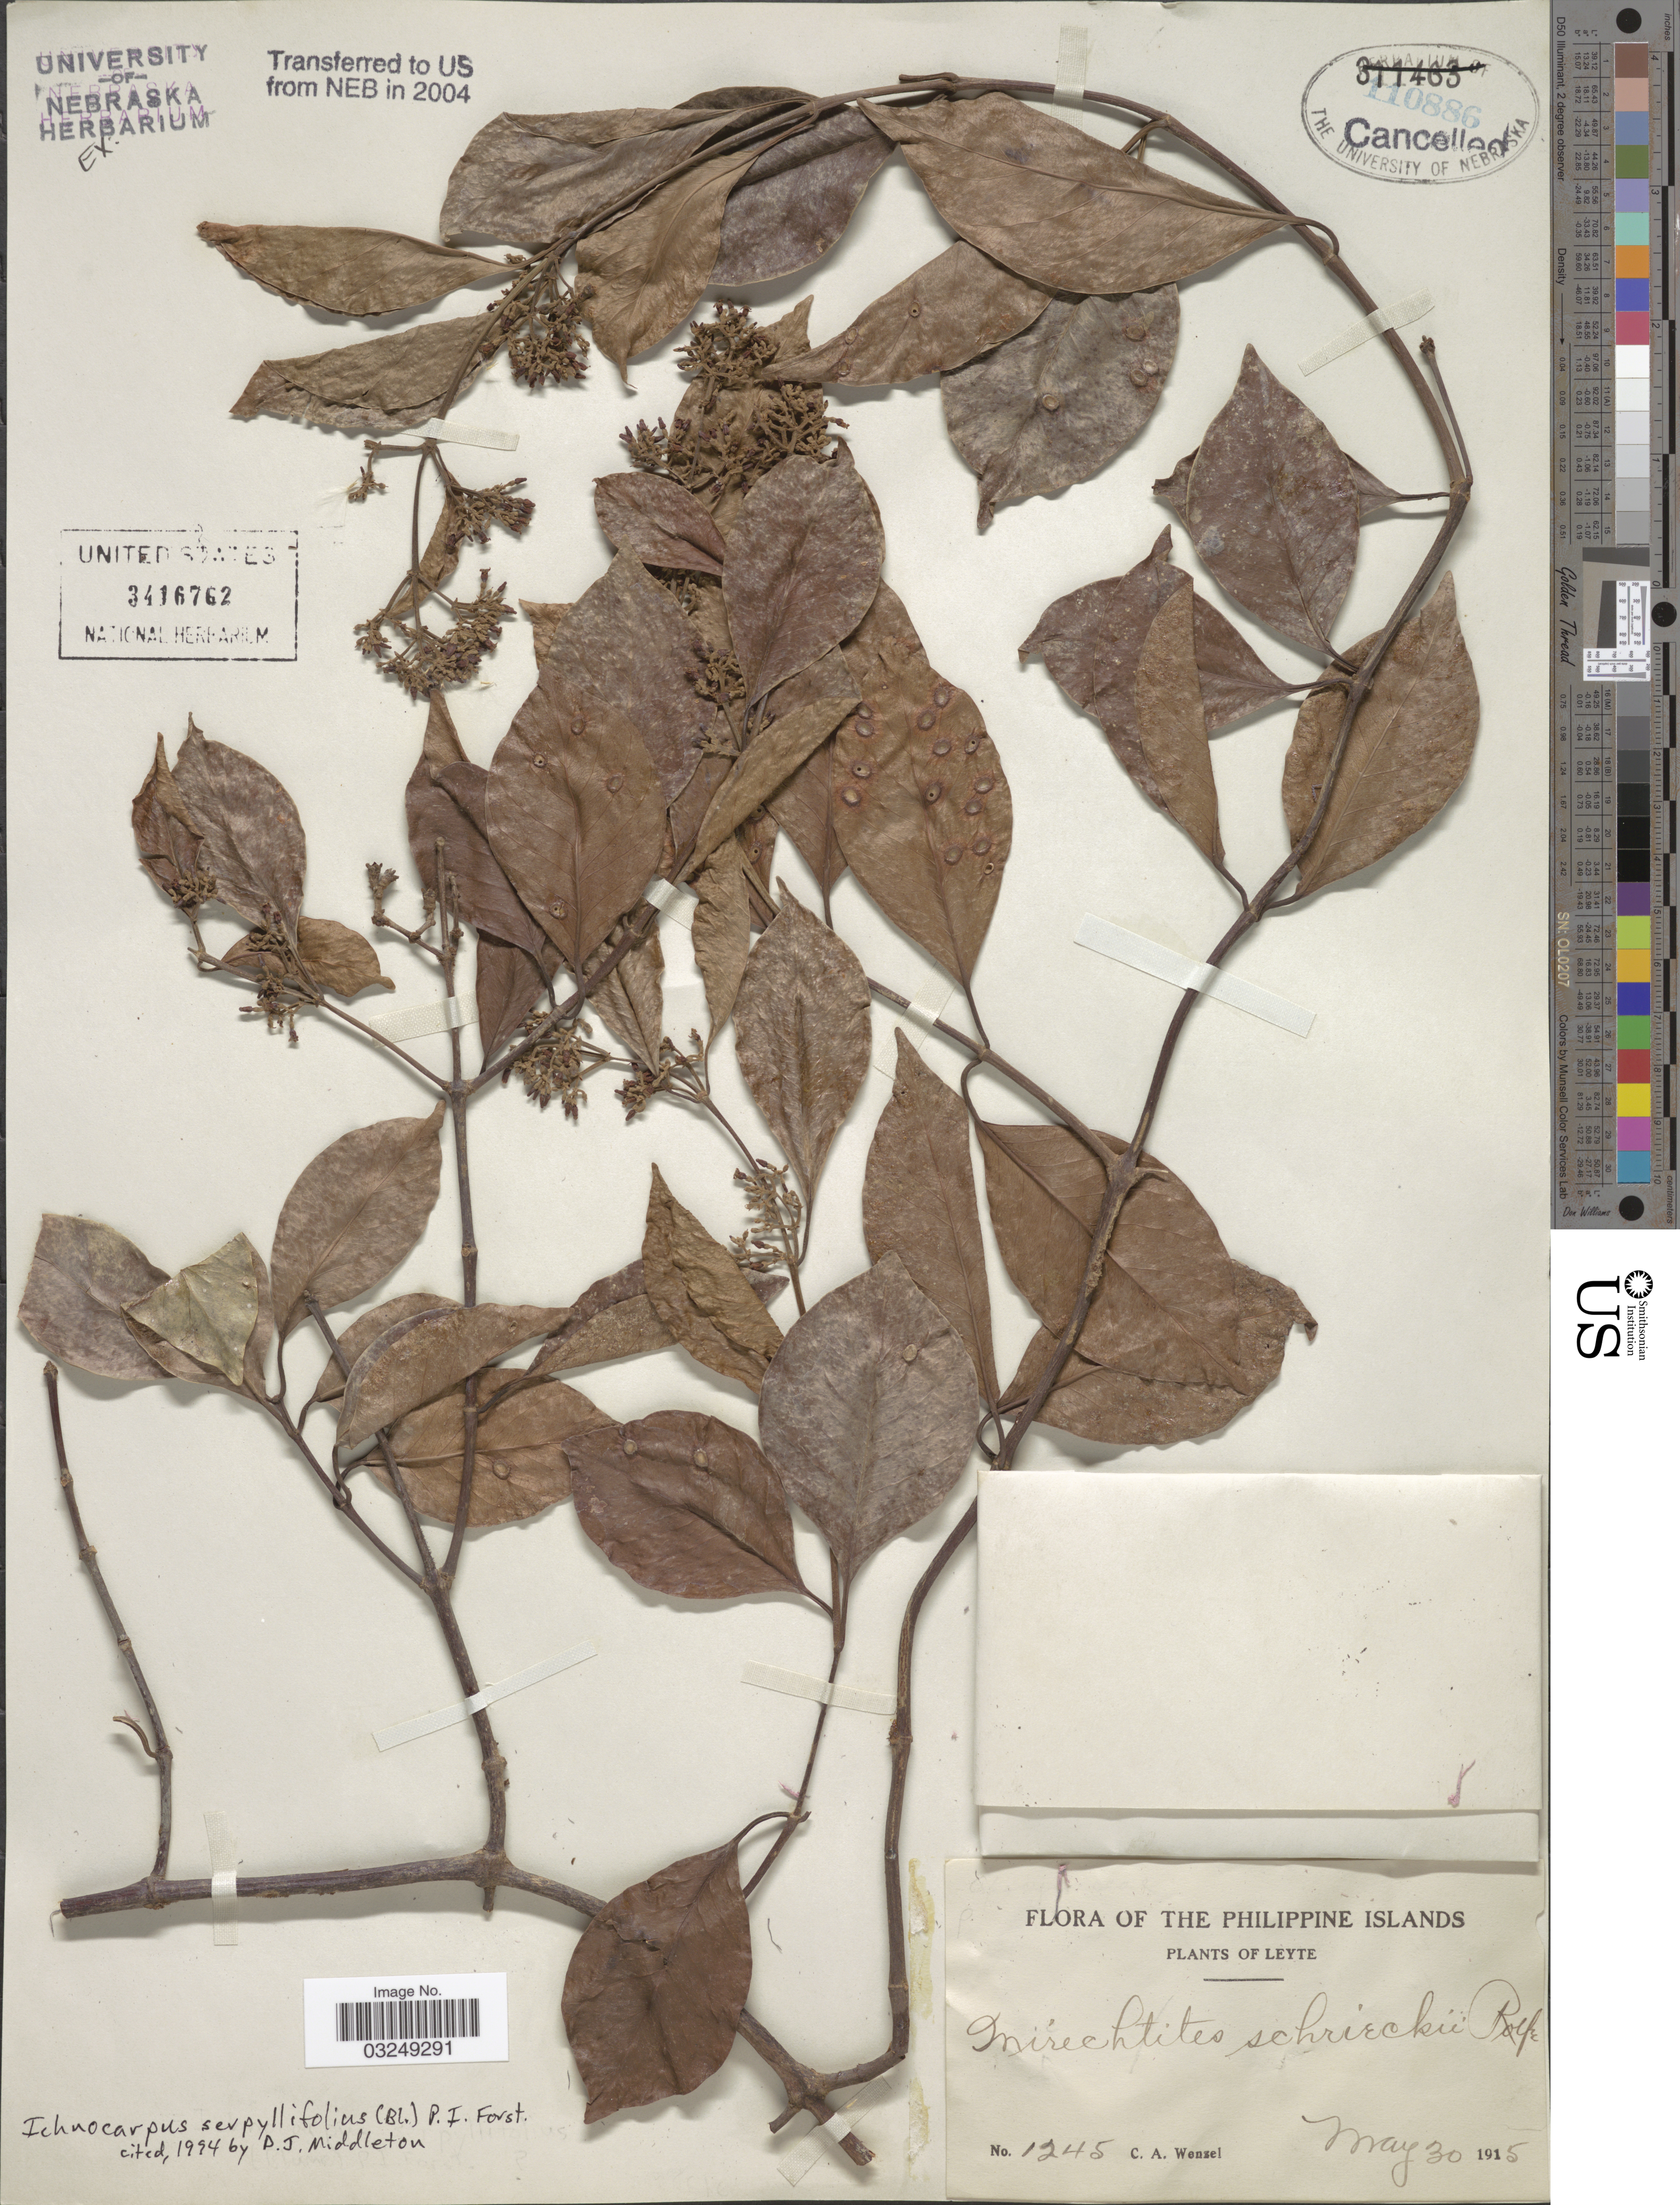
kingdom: Plantae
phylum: Tracheophyta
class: Magnoliopsida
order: Gentianales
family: Apocynaceae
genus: Ichnocarpus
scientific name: Ichnocarpus serpyllifolius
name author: (Blume) P.I. Forst.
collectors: C. Wenzel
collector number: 1245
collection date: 1915-05-30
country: Philippines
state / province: Eastern Visayas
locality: Philippine Islands. Leyte.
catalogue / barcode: US 3416762